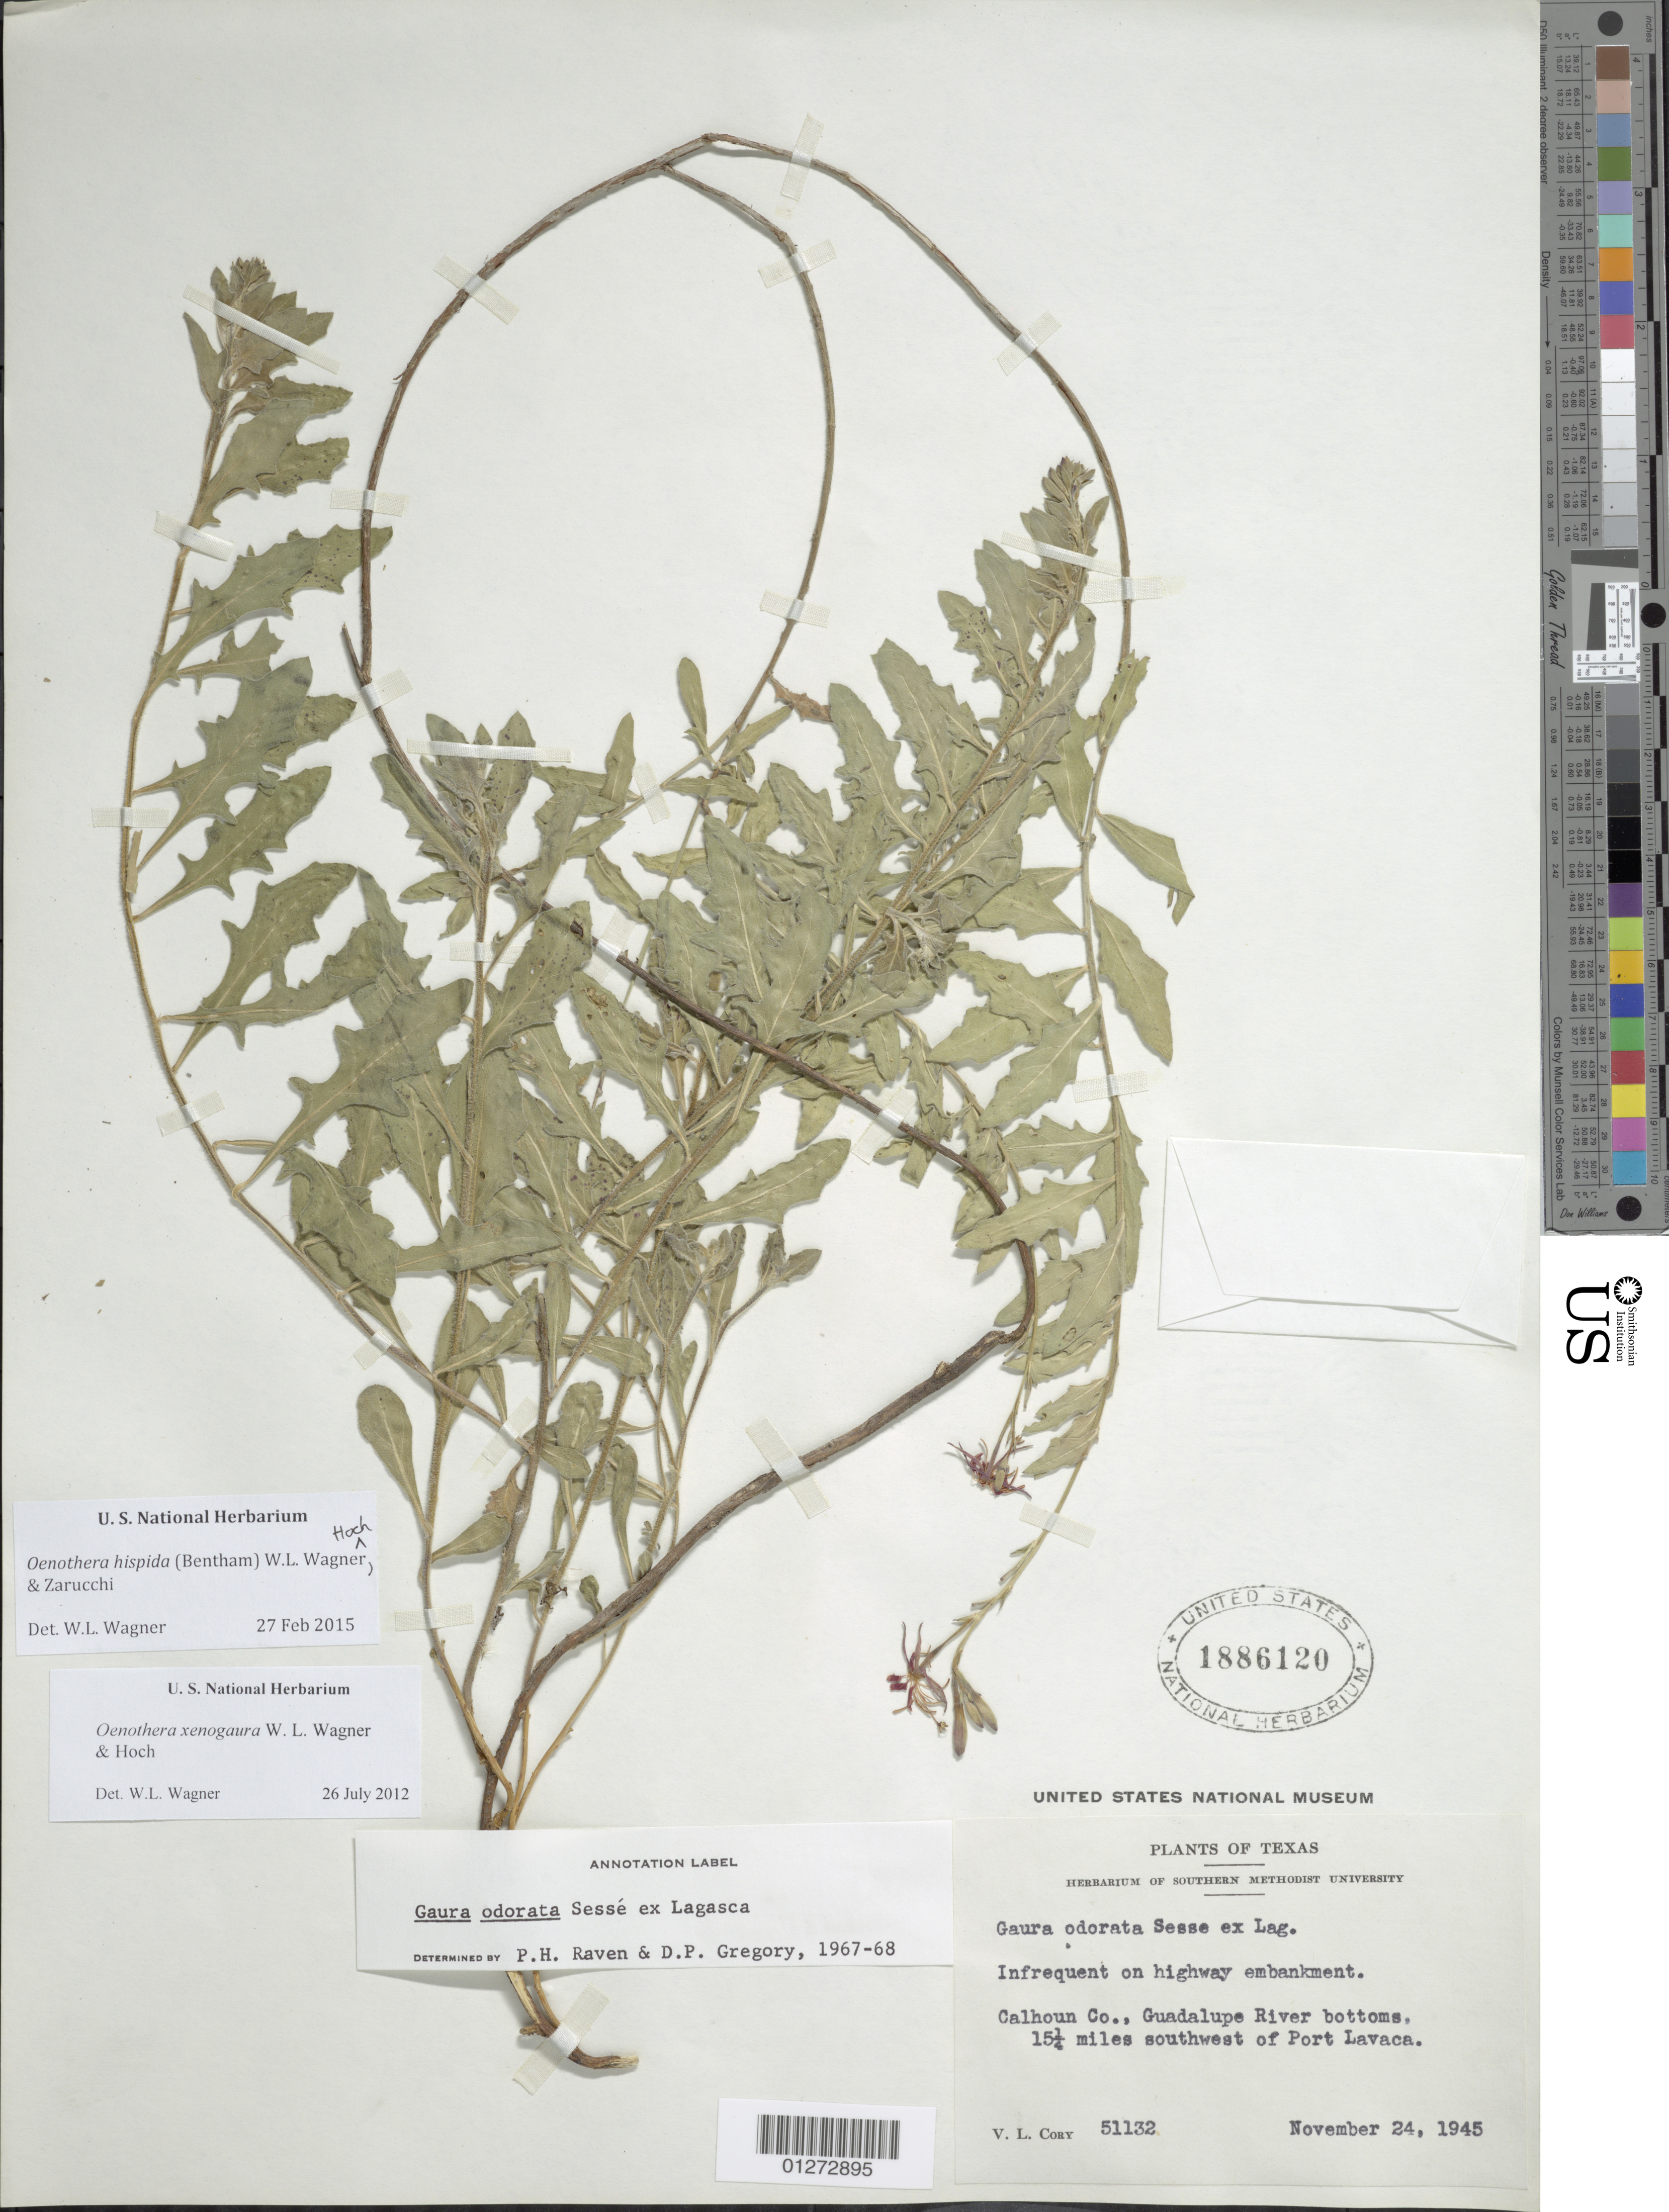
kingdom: Plantae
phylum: Tracheophyta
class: Magnoliopsida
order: Myrtales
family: Onagraceae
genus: Oenothera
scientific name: Oenothera hispida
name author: (Benth.) W.L. Wagner et al.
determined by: Wagner, W. L., (BOT), Smithsonian Institution - National Museum of Natural History (UNITED STATES)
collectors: V. Cory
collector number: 51132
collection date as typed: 24 Nov 1945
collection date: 1945-11-24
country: United States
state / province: Texas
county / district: Calhoun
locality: Guadalupe River bottoms, 15 1/4 mi SW of Port Lavaca.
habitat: Highway embankment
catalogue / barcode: US 1886120